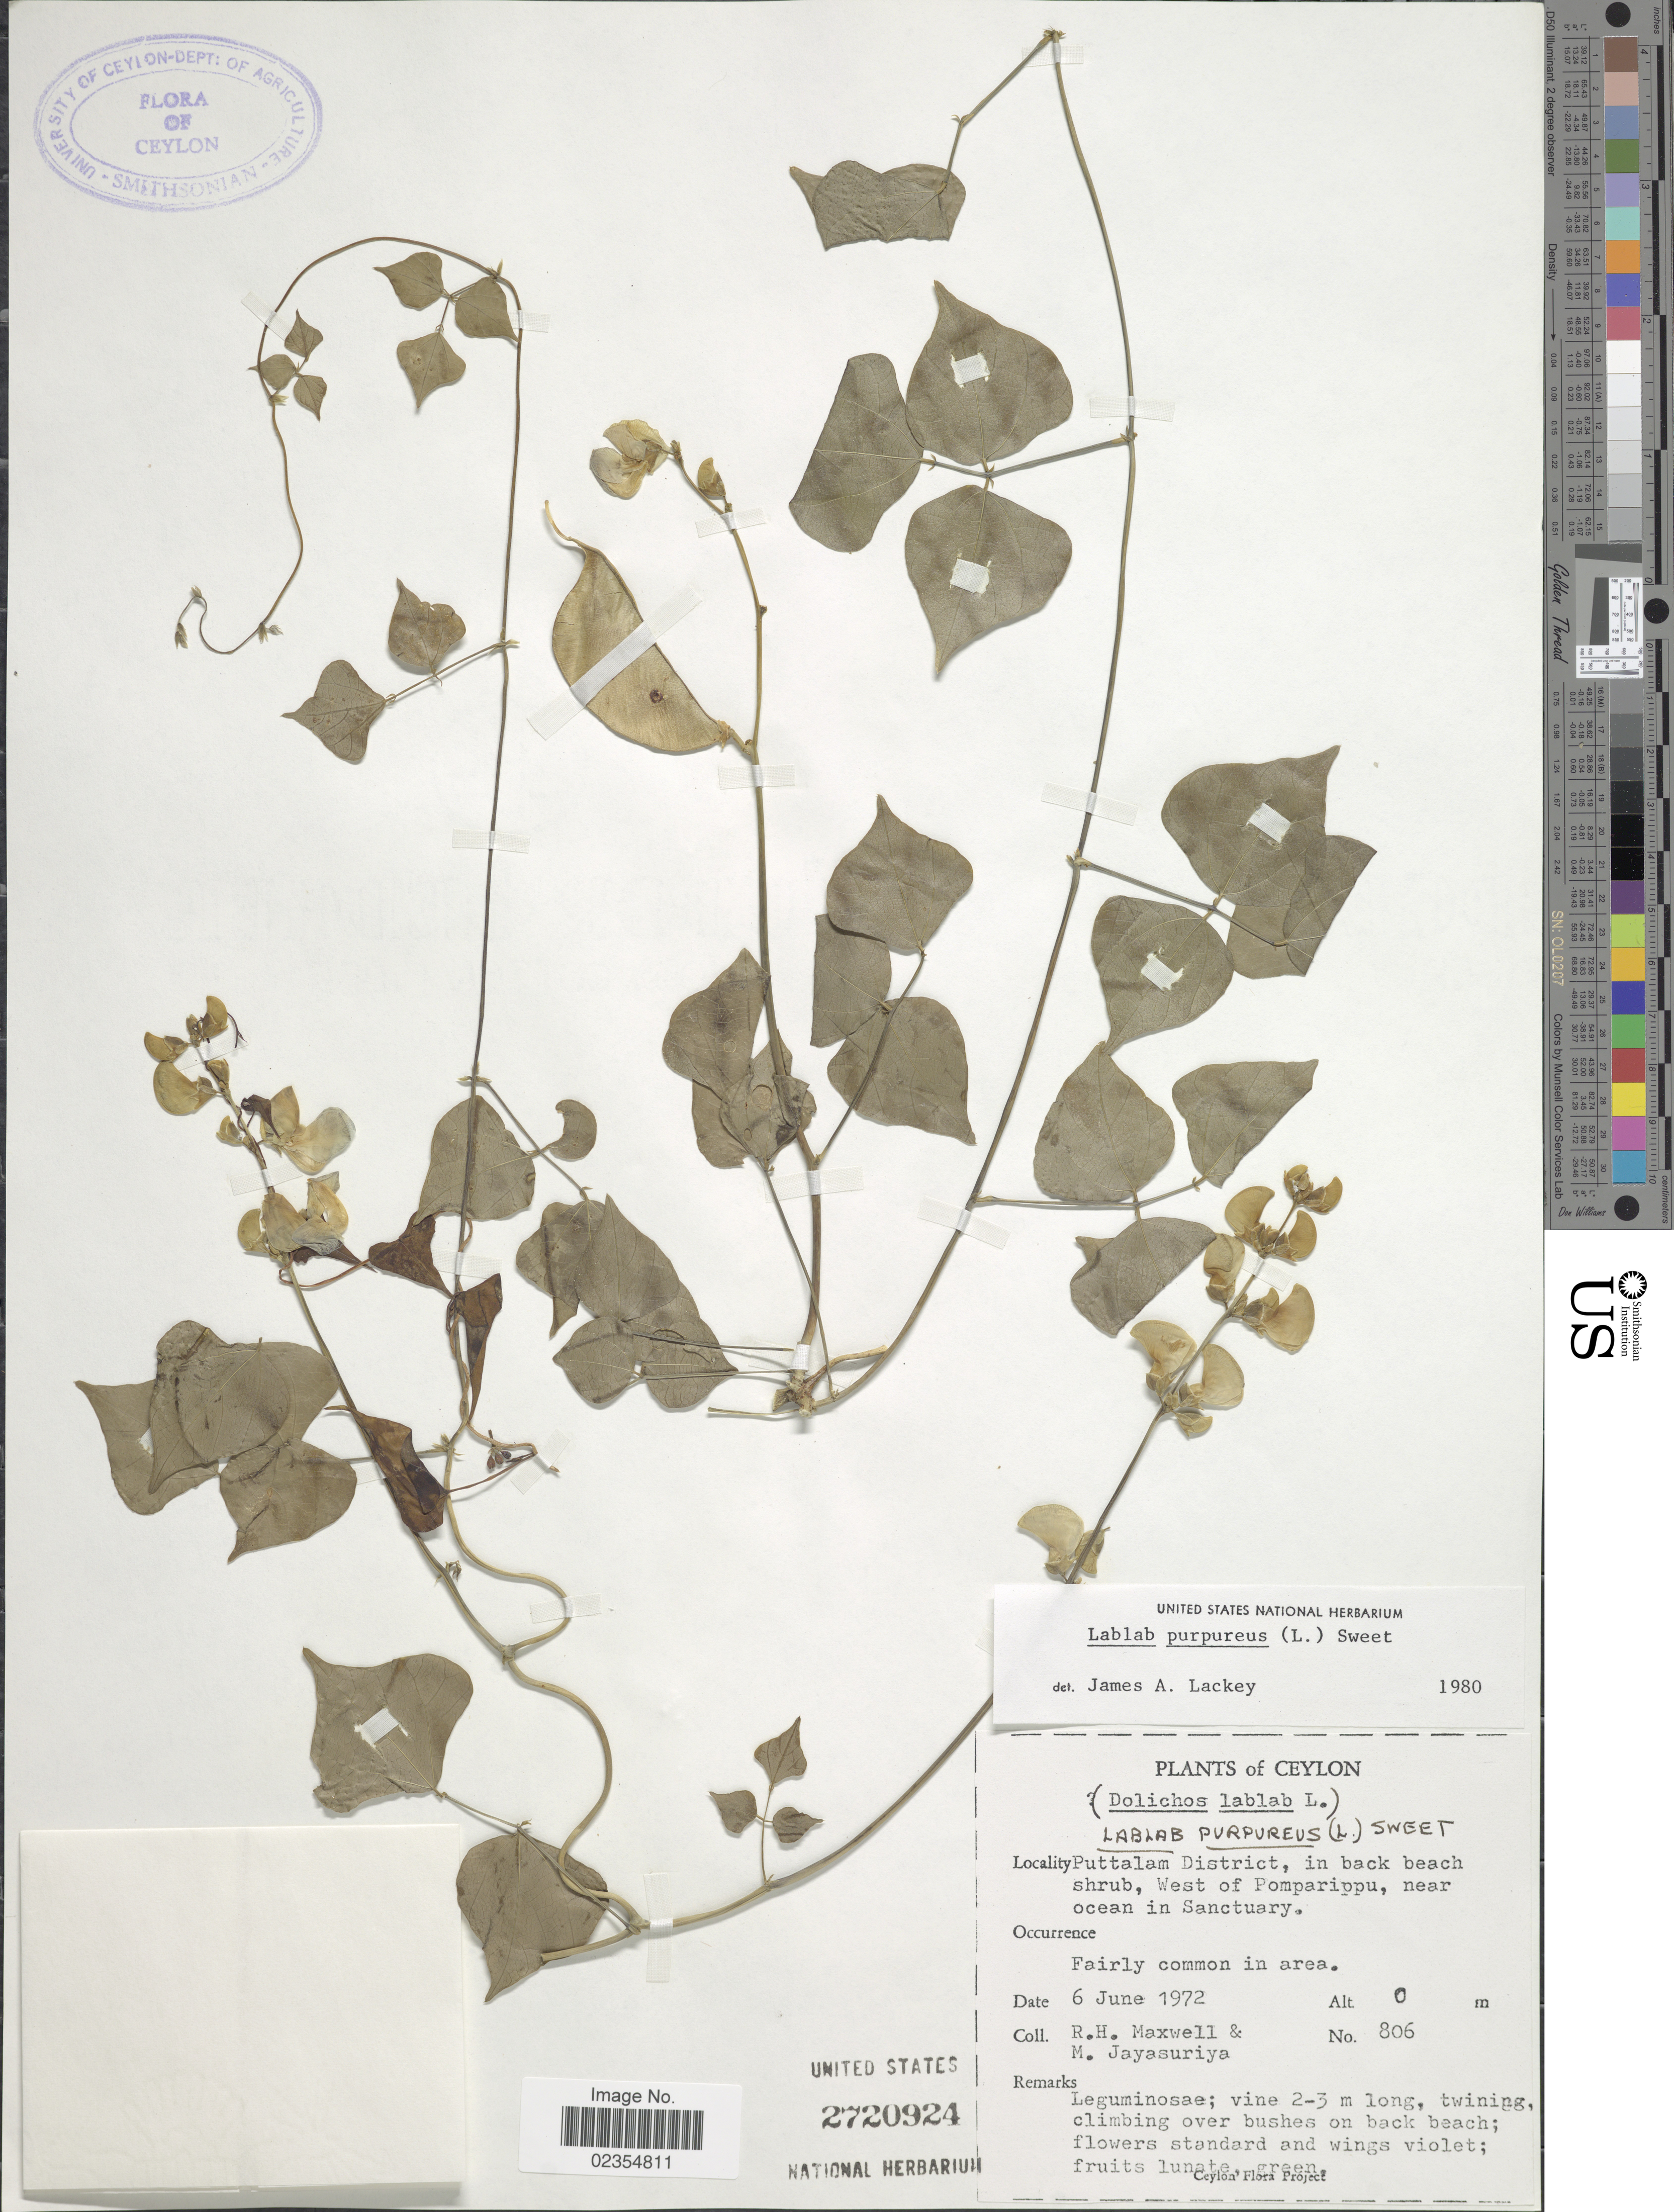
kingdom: Plantae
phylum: Tracheophyta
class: Magnoliopsida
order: Fabales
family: Fabaceae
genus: Lablab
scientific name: Lablab purpureus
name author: (L.) Sweet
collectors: R. Maxwell & M. Jayasuriya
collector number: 806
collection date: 1972-06-06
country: Sri Lanka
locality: Ceylon, Puttalam District, in back beach shrub, West of Pomparippu, near ocean in Sanctuary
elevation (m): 0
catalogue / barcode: US 2720924